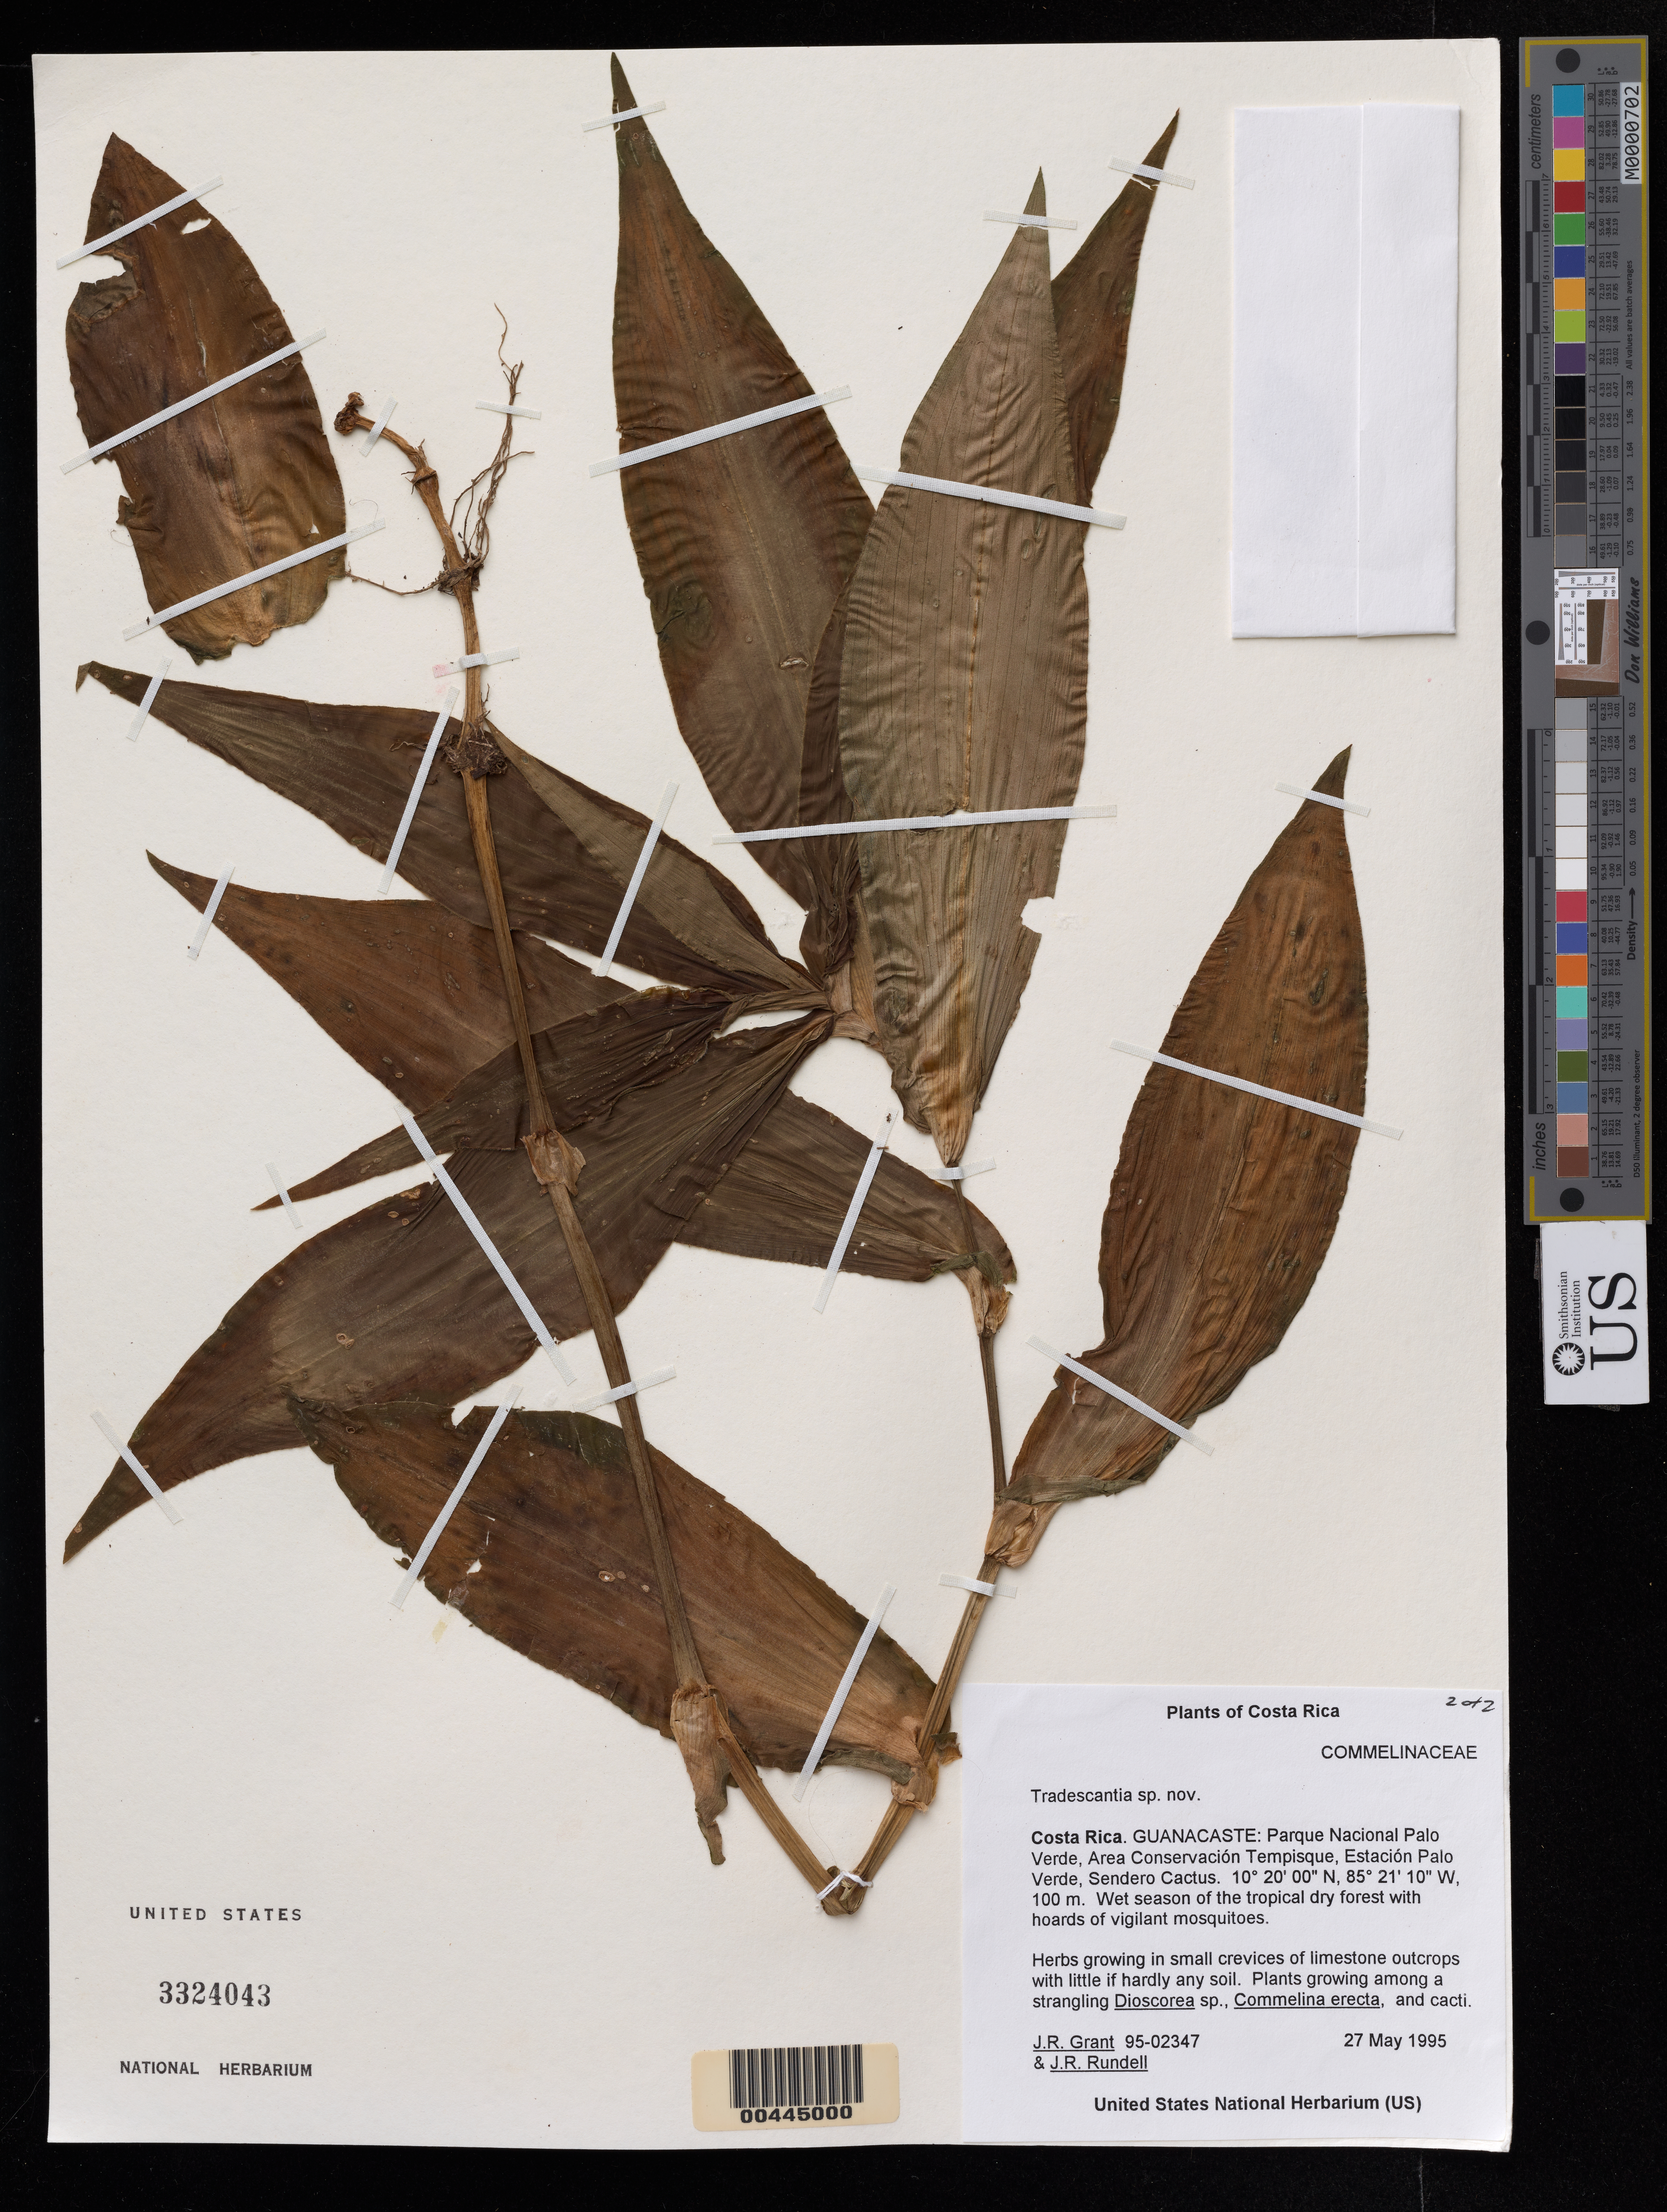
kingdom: Plantae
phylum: Tracheophyta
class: Liliopsida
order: Commelinales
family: Commelinaceae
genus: Tradescantia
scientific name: Tradescantia sp.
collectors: J. R. Grant & J. R. Rundell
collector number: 95-02347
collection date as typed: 27 May 1995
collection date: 1995-05-27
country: Costa Rica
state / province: Guanacaste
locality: Palo Verde National Park, Estacion Palo Verde, Sendero cactus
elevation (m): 100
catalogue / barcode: US 3324043